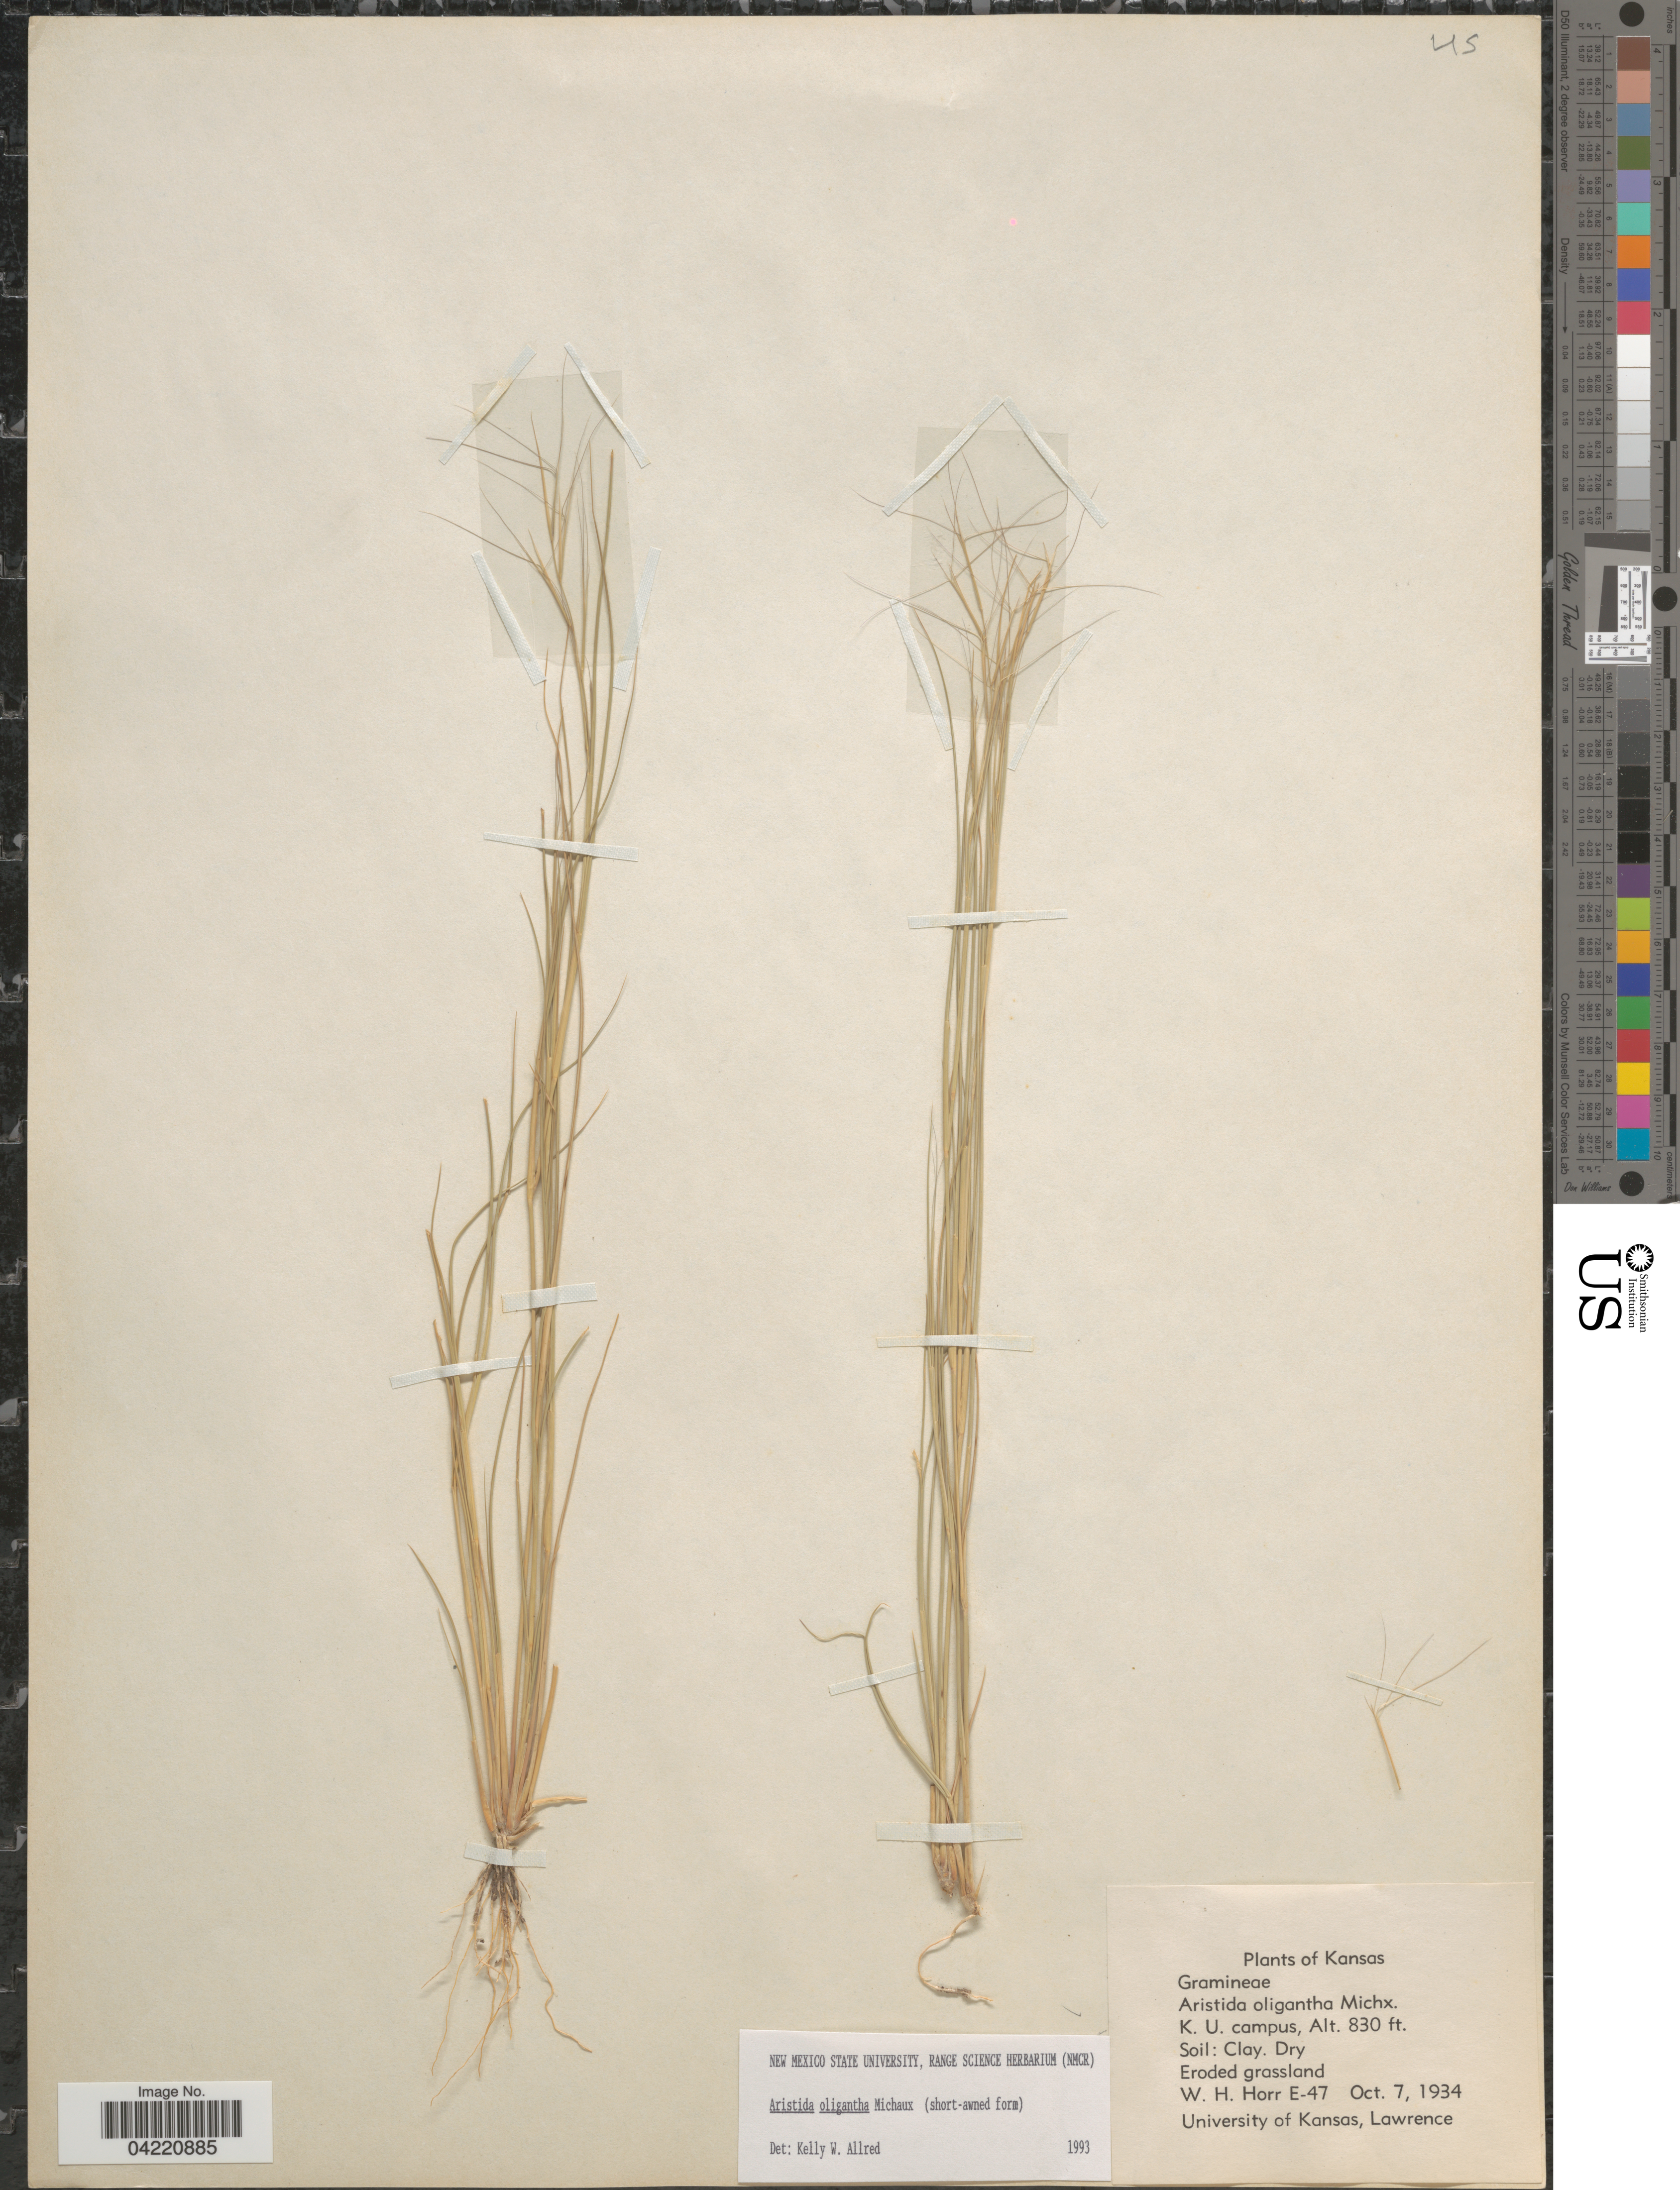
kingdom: Plantae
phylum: Tracheophyta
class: Liliopsida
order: Poales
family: Poaceae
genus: Aristida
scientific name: Aristida oligantha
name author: Michx.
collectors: W. H. Horr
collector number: E-47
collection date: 1934-10-07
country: United States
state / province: Kansas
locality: K. U. campus.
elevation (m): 253